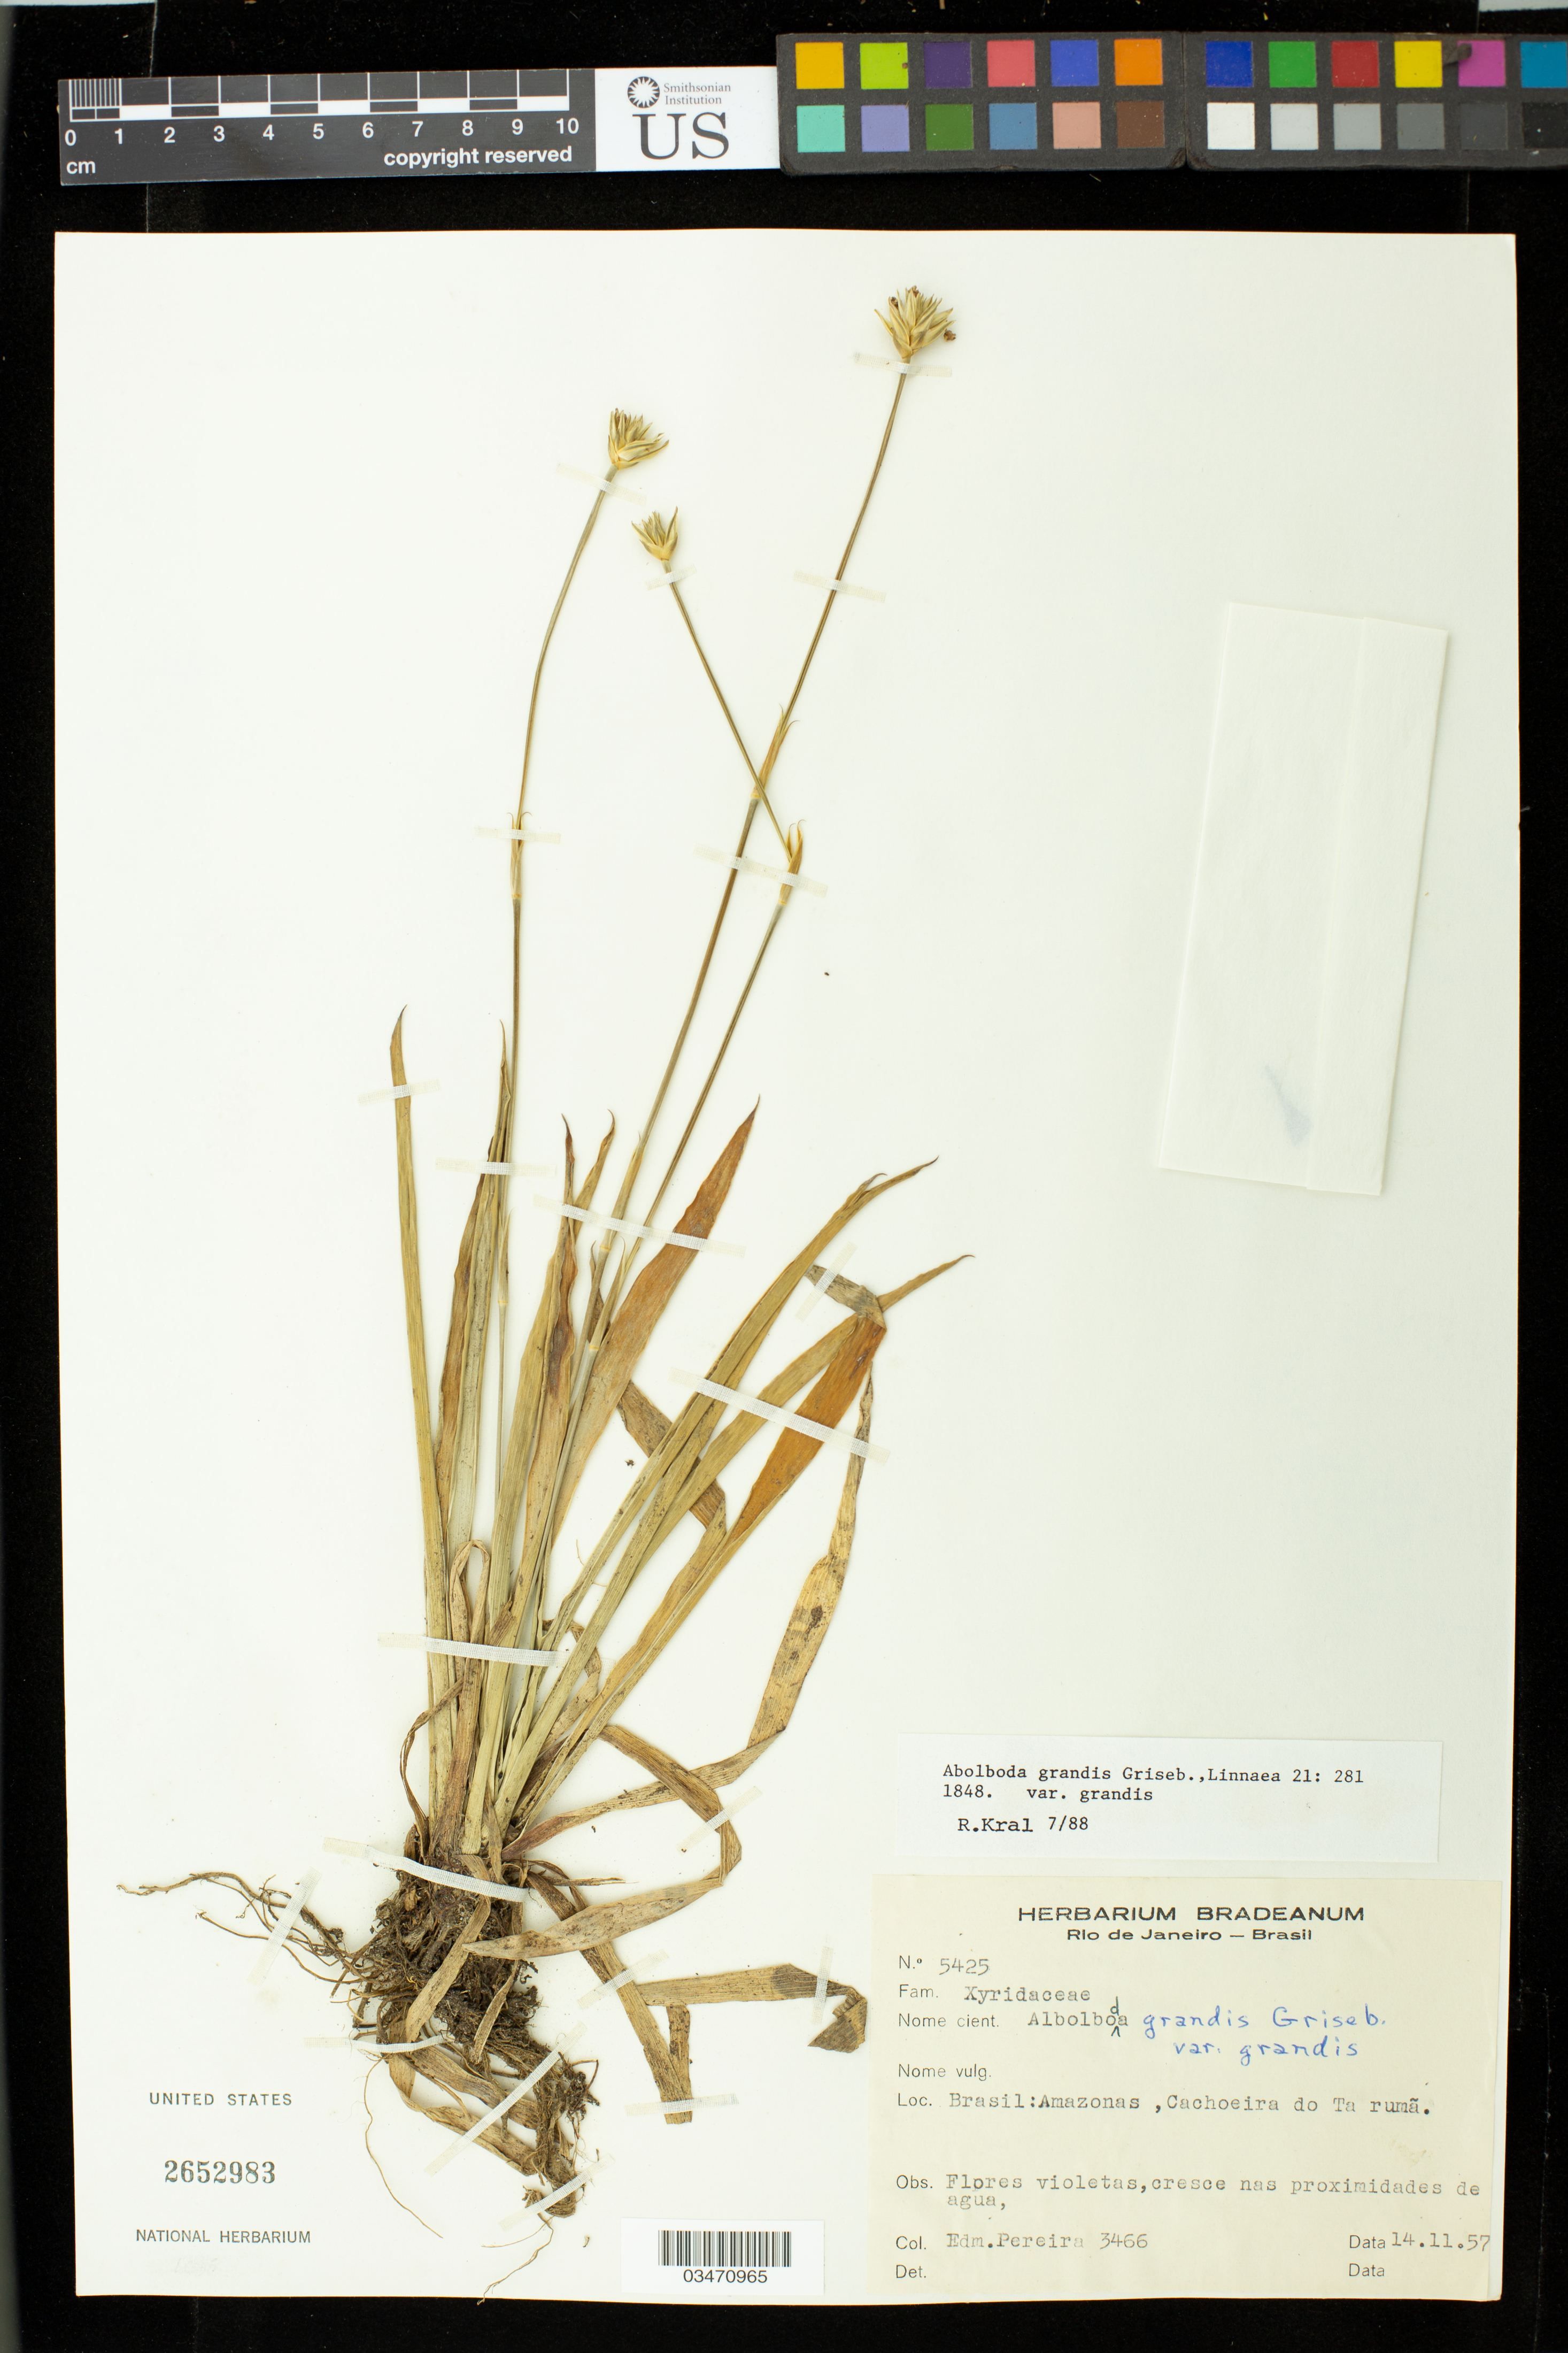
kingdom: Plantae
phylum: Tracheophyta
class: Liliopsida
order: Poales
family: Xyridaceae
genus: Abolboda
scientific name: Abolboda grandis var. grandis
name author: Griseb.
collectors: E. Pereira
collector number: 3466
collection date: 1957-11-14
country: Brazil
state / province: Amazonas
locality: Cachoeira do Taruma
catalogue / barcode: US 2652983